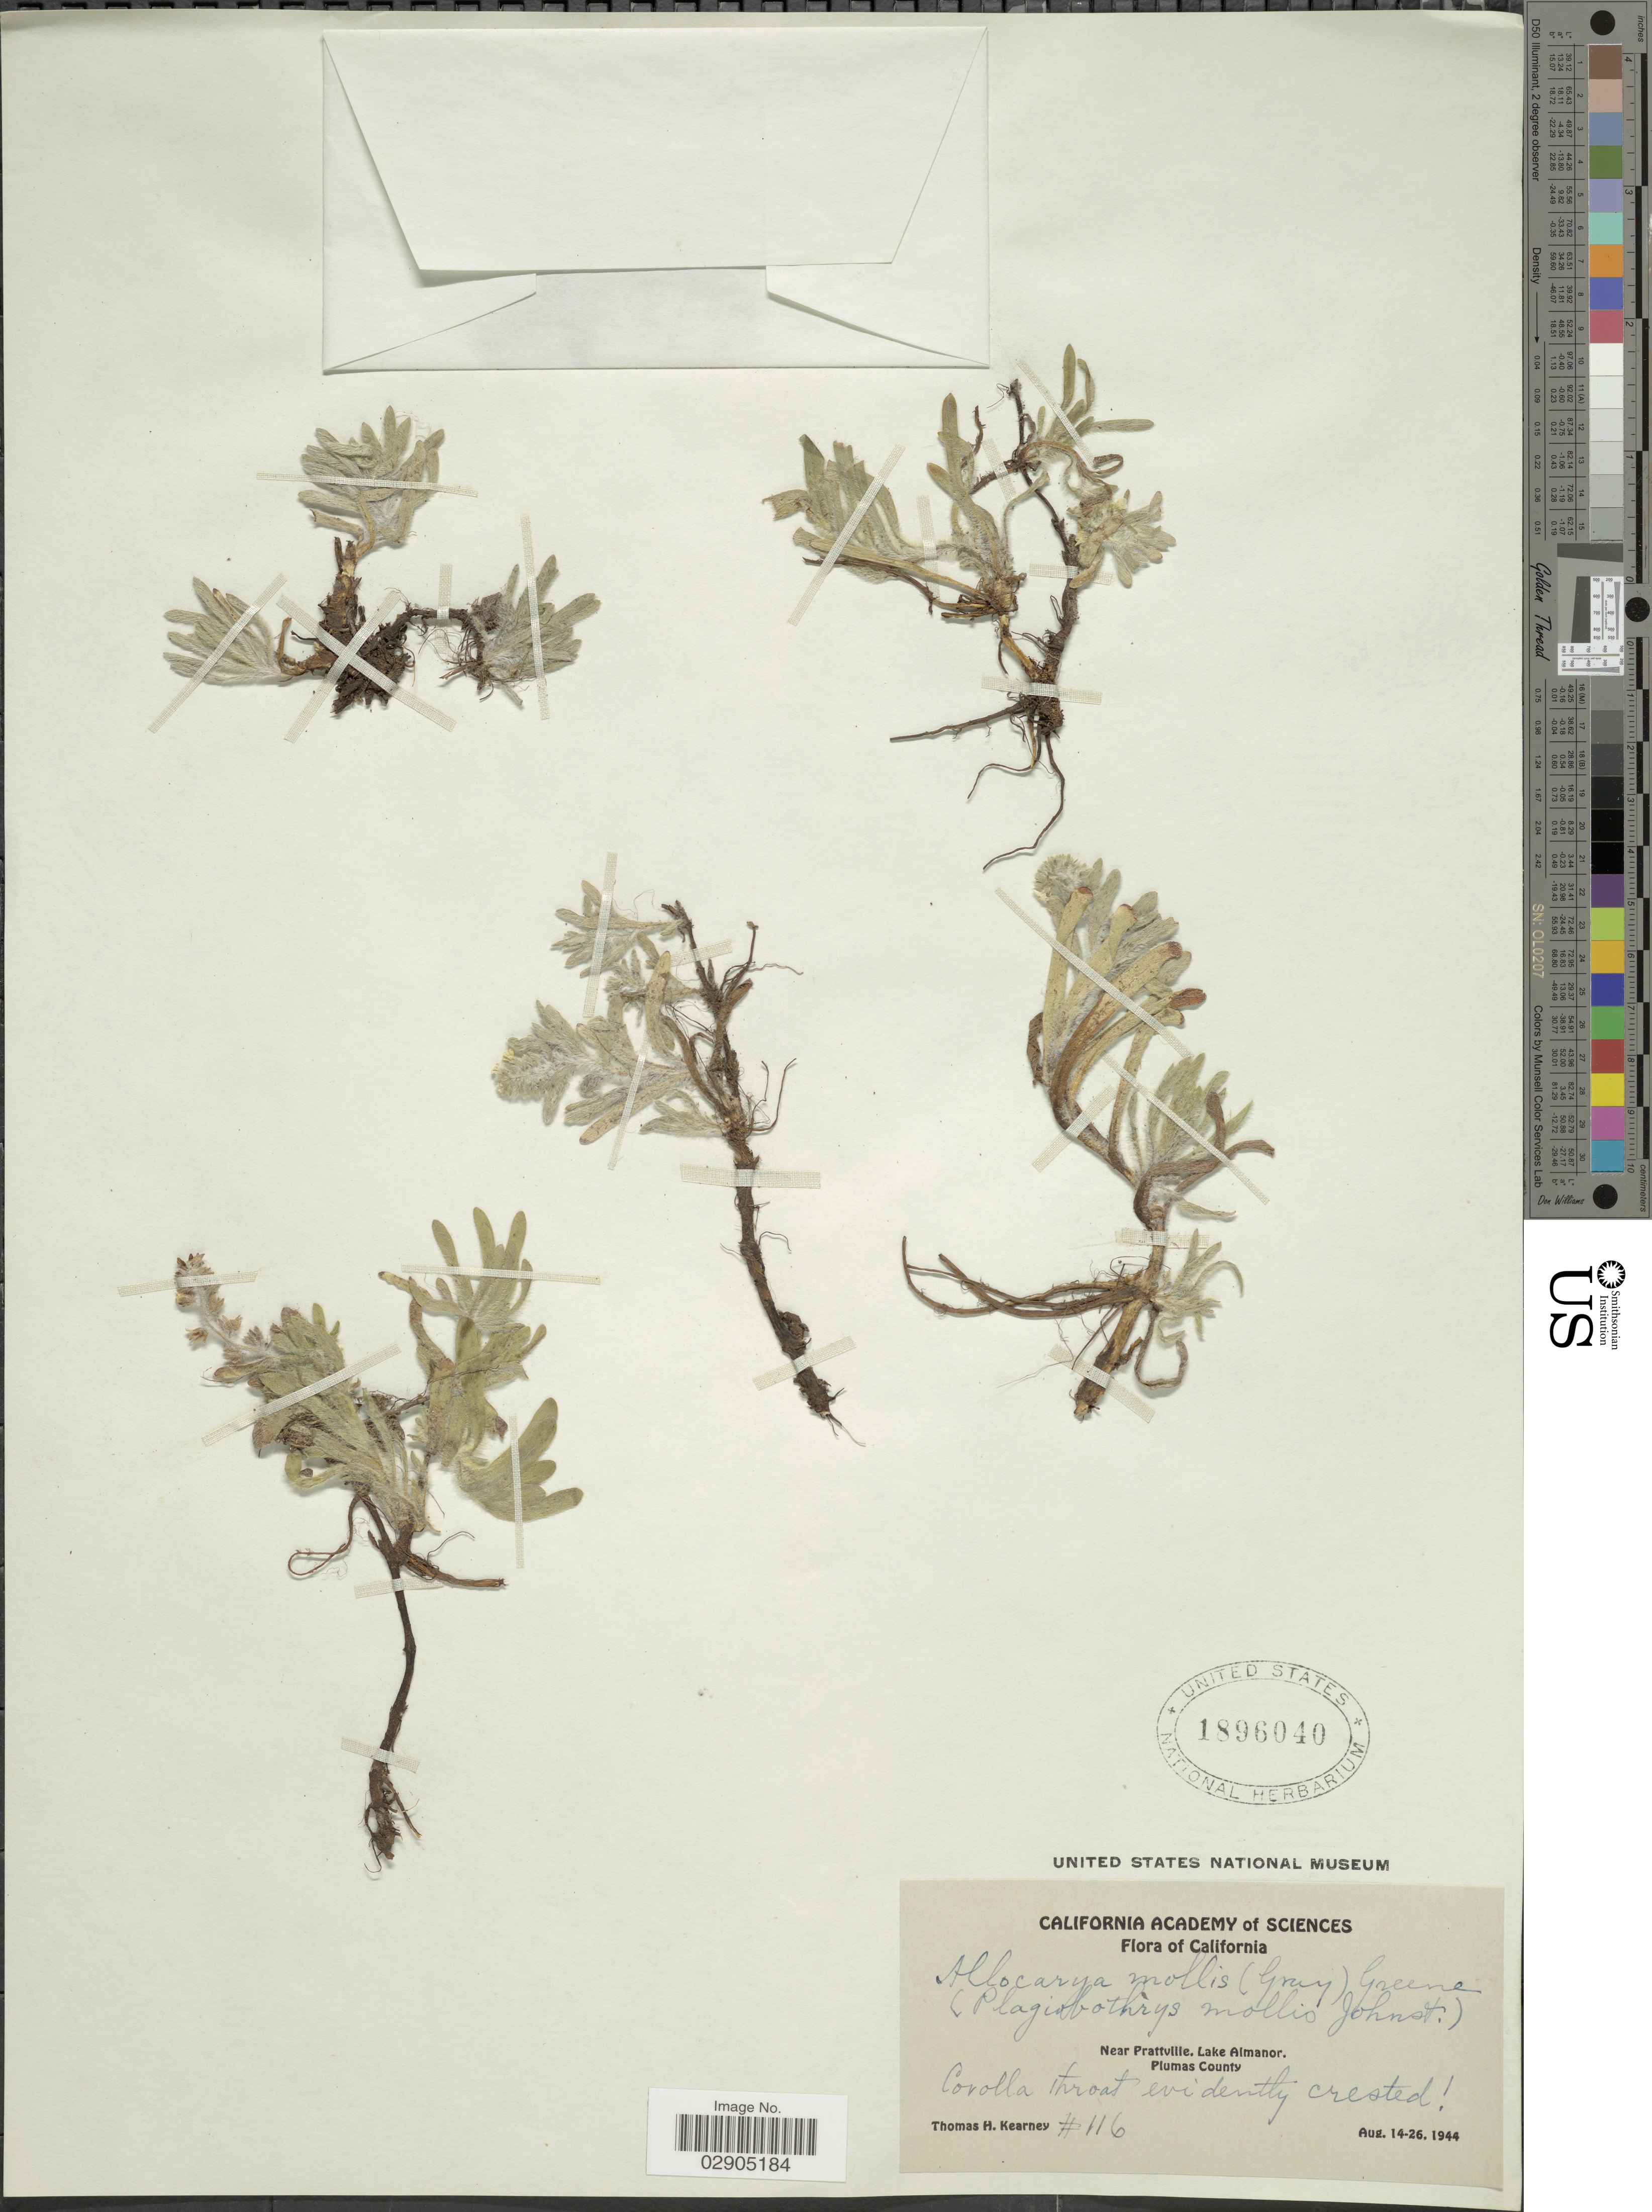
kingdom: Plantae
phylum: Tracheophyta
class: Magnoliopsida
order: Boraginales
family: Boraginaceae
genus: Allocarya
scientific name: Allocarya chorisiana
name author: (Cham. & Schltdl.) Greene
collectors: T. H. Kearney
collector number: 116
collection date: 1944-08-14/1944-08-26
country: United States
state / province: California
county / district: Plumas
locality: Near Prattville, Lake Almanor. Plumas County.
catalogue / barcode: US 1896040